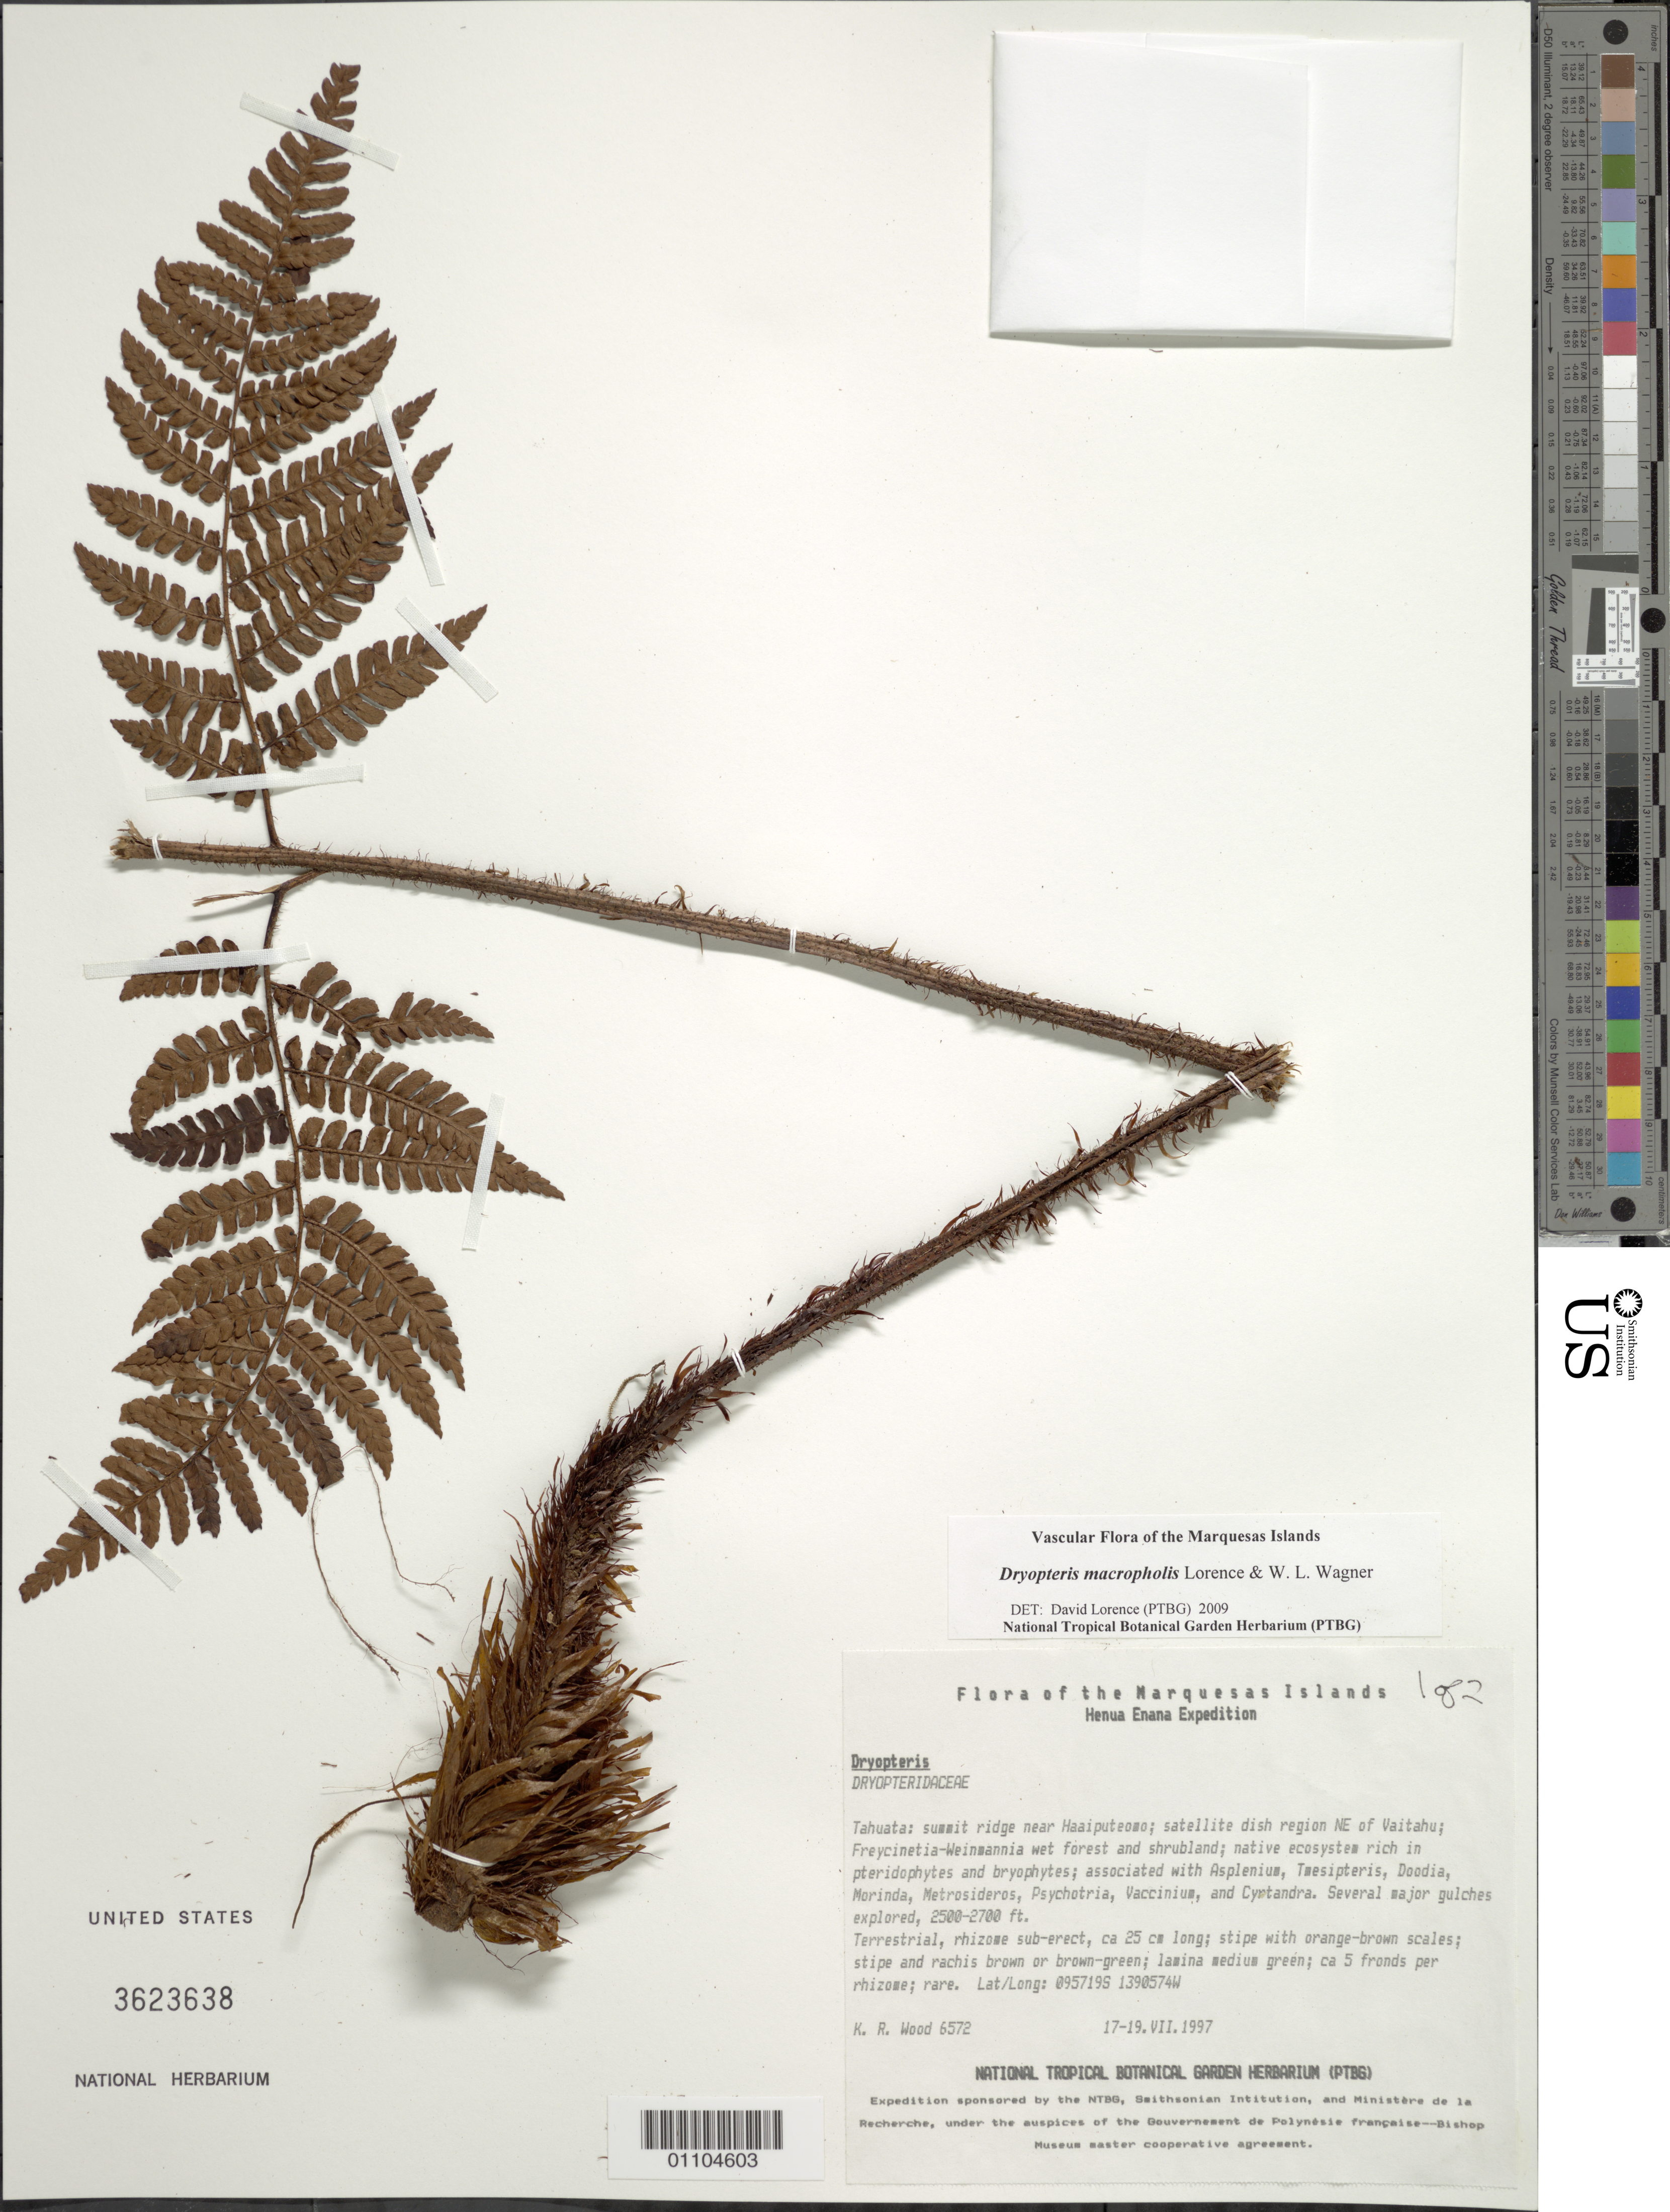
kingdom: Plantae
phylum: Tracheophyta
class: Polypodiopsida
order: Polypodiales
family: Dryopteridaceae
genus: Dryopteris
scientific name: Dryopteris macropholis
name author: Lorence & W.L. Wagner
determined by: Lorence, David H., (PTBG), National Tropical Botanical Garden (UNITED STATES)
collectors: K. R. Wood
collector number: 6572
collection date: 1997-07-17/1997-07-19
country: French Polynesia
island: Tahuata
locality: Summit ridge near Haaiputeomo, satellite dish region NE of Vaitahu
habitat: In Freycinetia - Weinmannia wet forest and shrubland; native ecosystem rich in pteridophtes and bryophytes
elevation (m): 762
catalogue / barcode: US 3623638